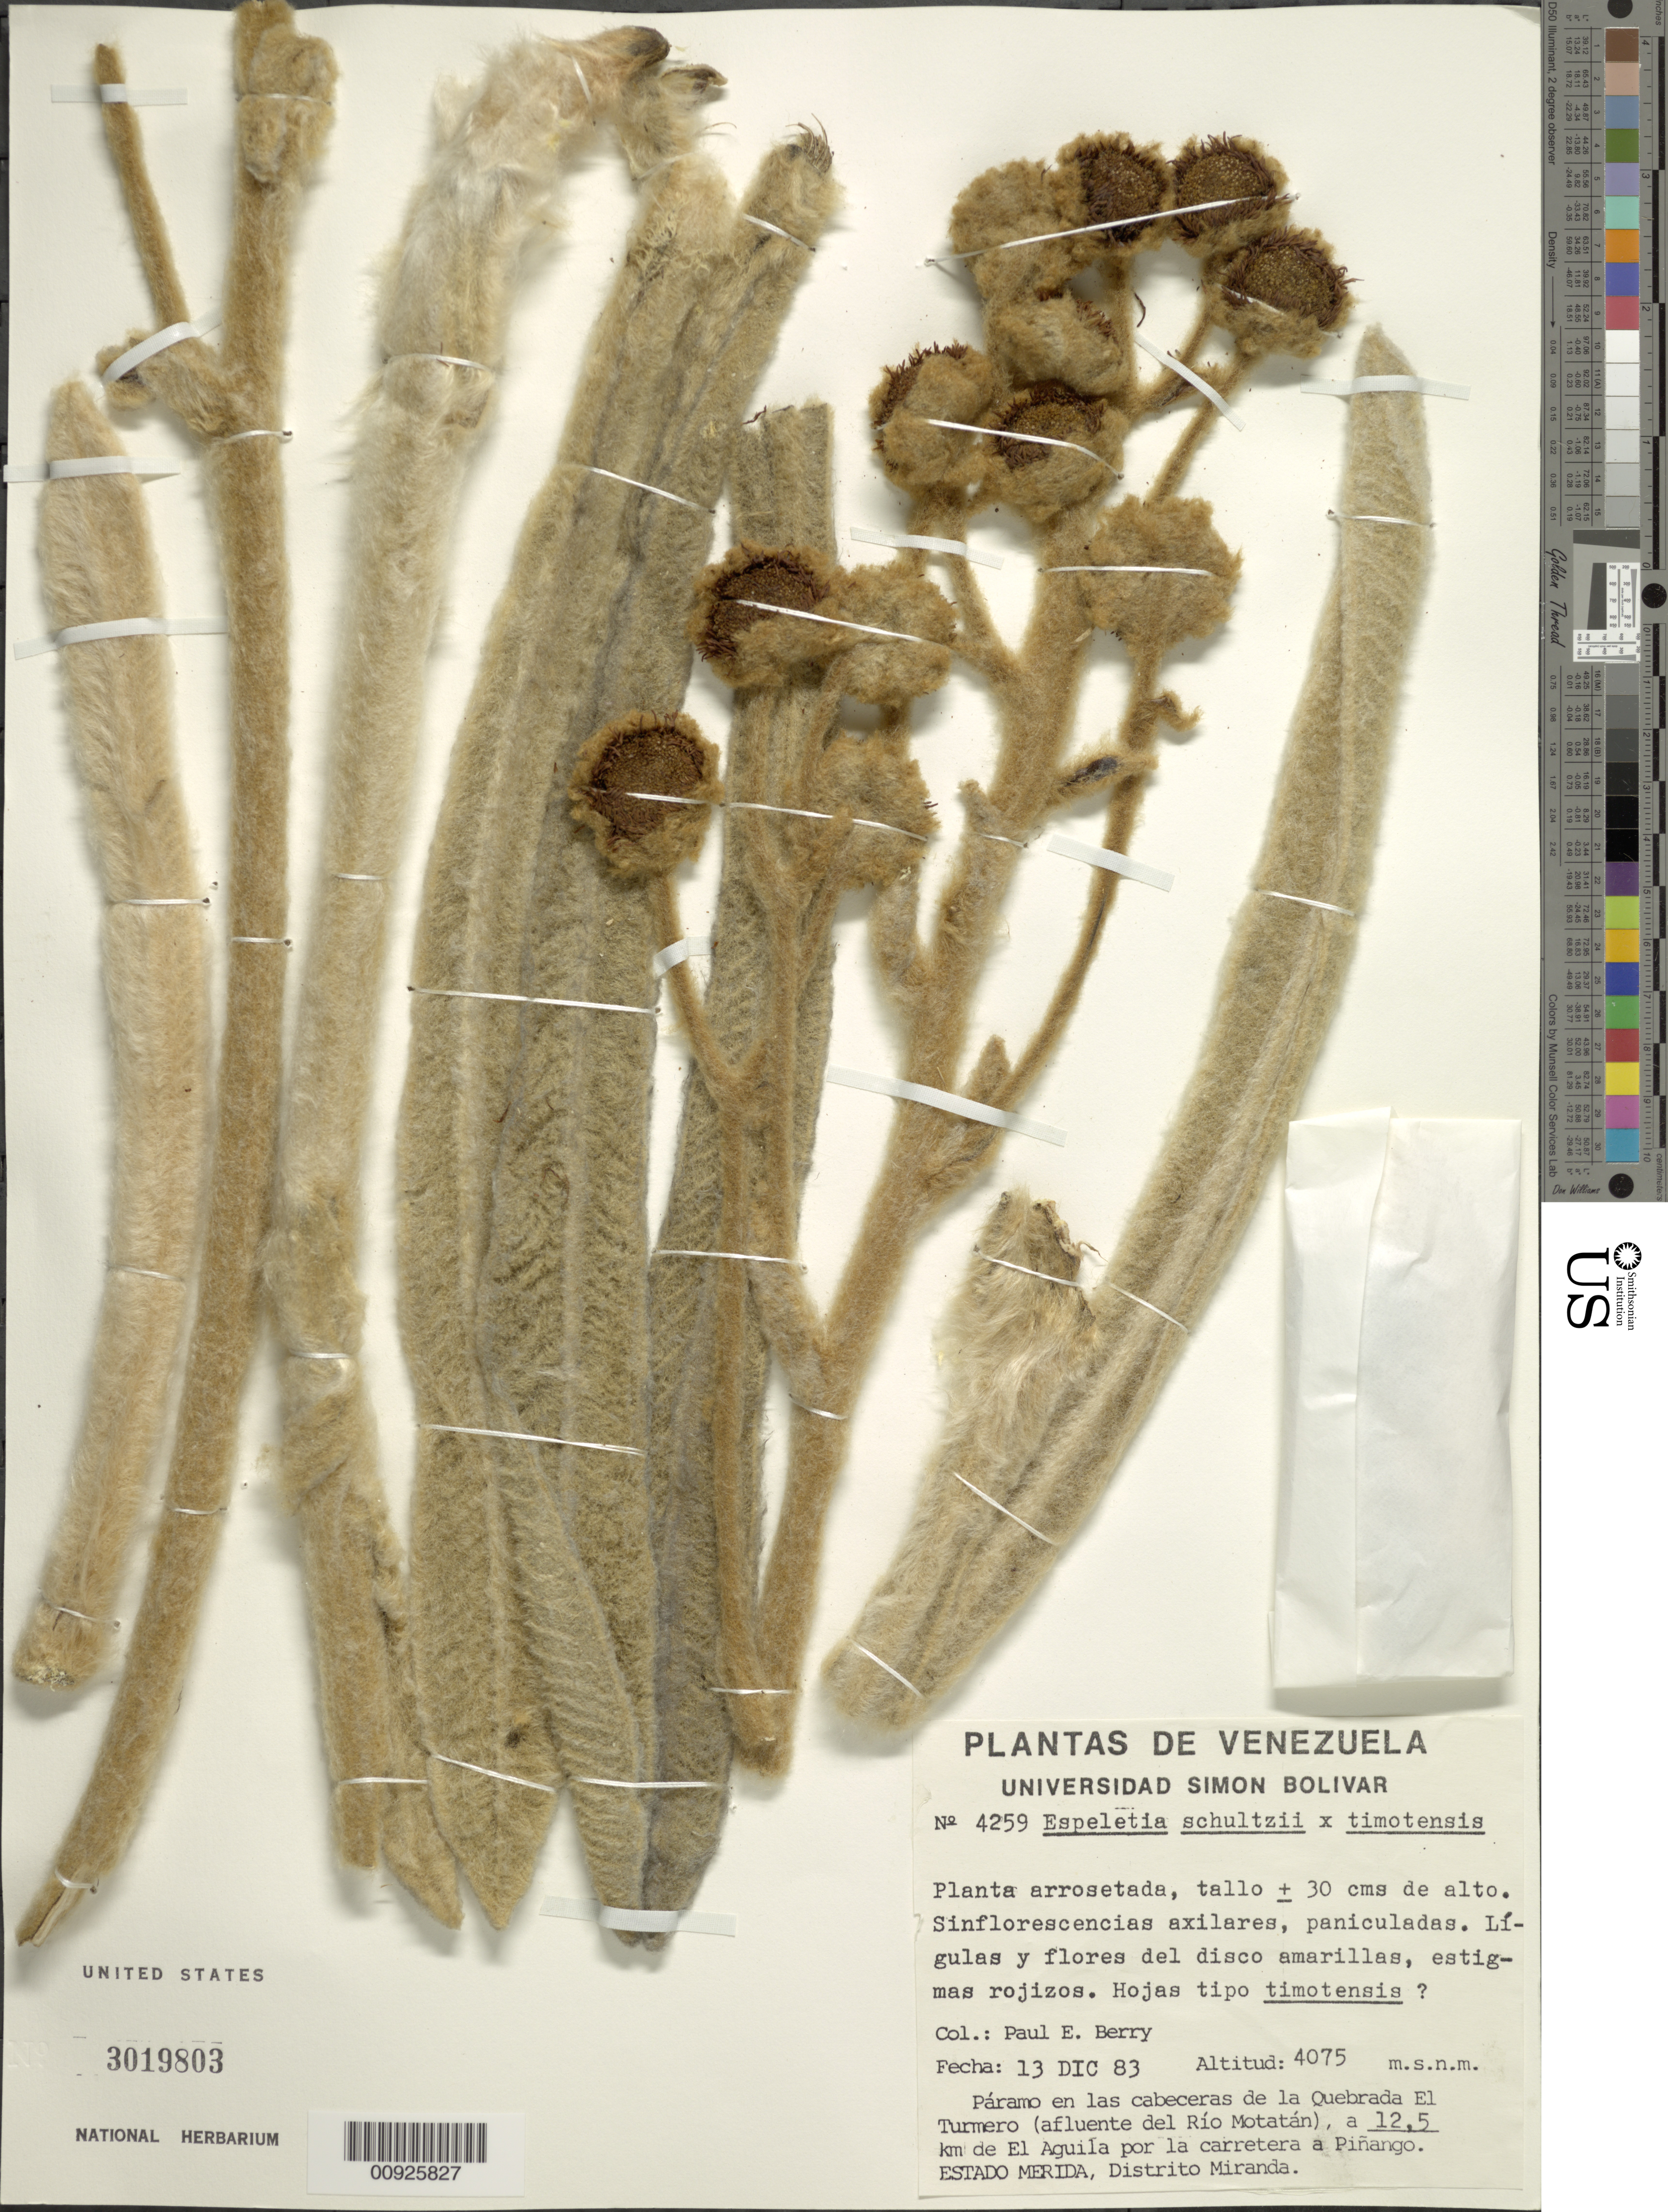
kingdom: Plantae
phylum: Tracheophyta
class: Magnoliopsida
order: Asterales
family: Asteraceae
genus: Espeletia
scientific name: Espeletia schultzii x E. timotensis Cuatrec.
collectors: P. E. Berry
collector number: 4259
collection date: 1983-12-13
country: Venezuela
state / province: Mérida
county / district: Miranda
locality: Páramo en las cabeceras de la Quebrada El Turmero (afluentes del Río Motatán), a 12.5 km de El Aguila por la carretera a Piñango. Cerca de la frontera entre Mérida y Bolivar.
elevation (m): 4075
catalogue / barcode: US 3019803